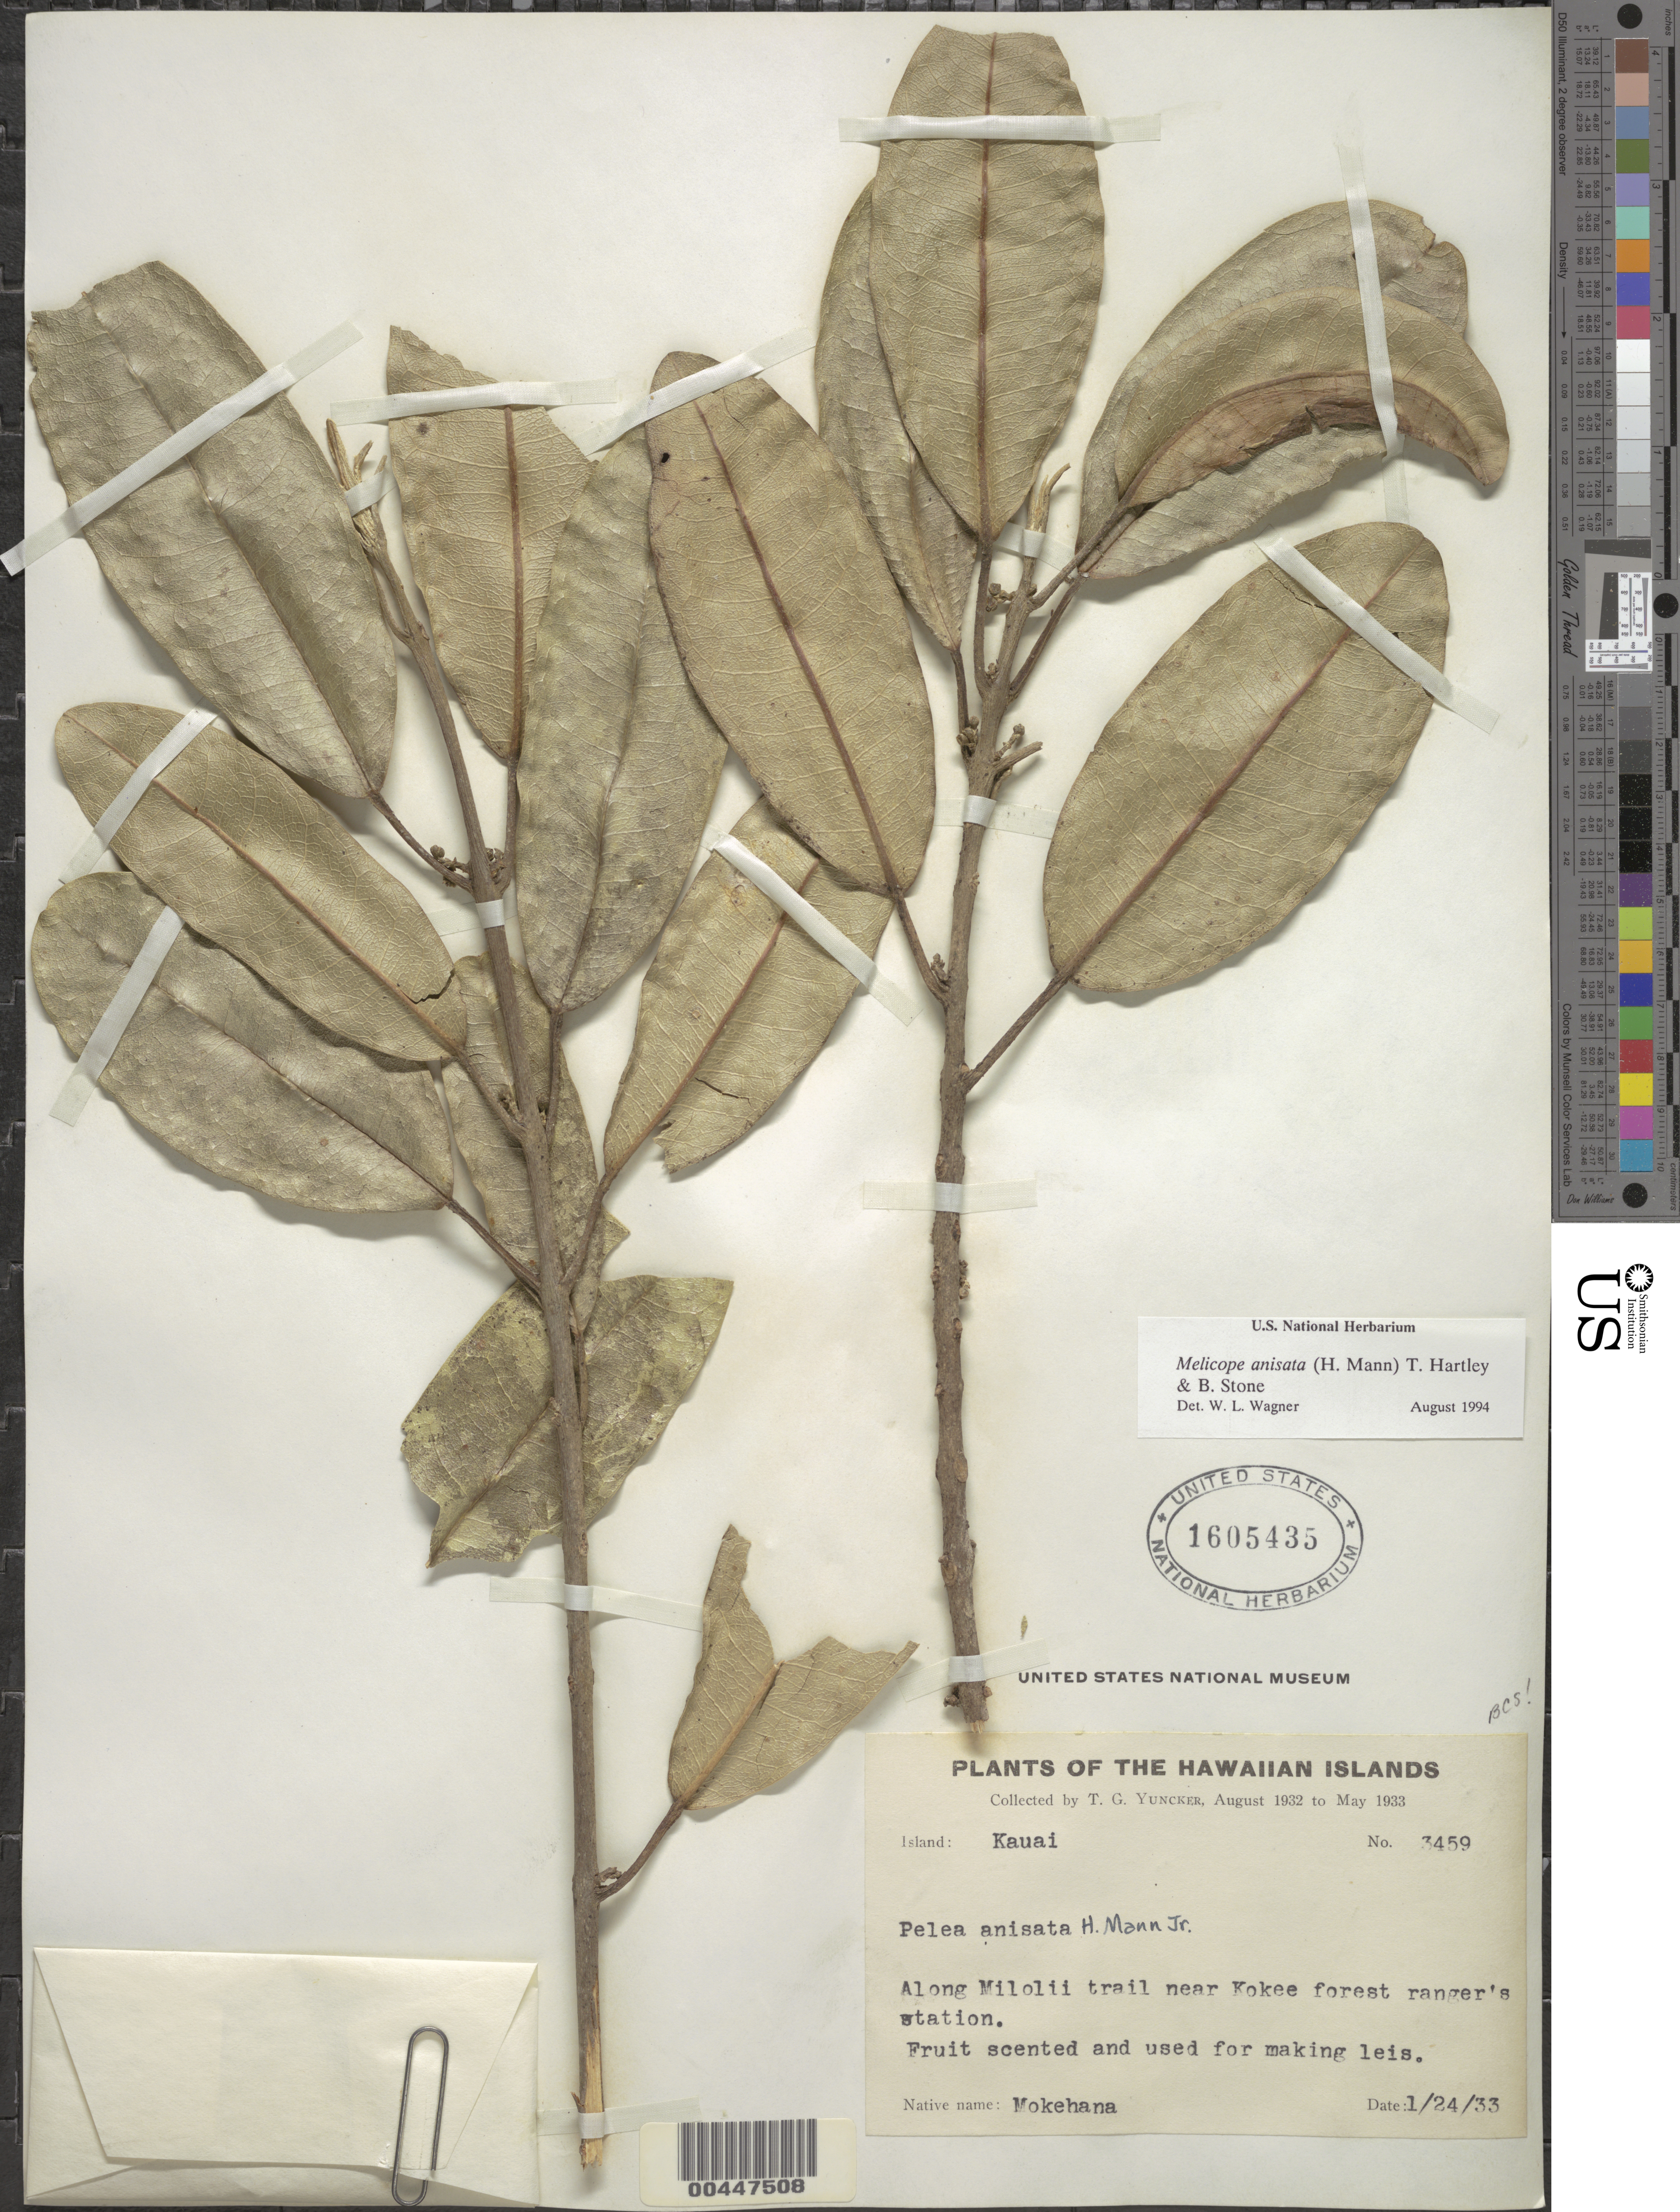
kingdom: Plantae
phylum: Tracheophyta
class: Magnoliopsida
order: Sapindales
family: Rutaceae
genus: Melicope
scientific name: Melicope anisata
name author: (H. Mann) T.G. Hartley & B.C. Stone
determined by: Wagner, W. L., (BOT), Smithsonian Institution - National Museum of Natural History (UNITED STATES)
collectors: T. G. Yuncker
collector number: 3459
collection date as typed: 24 Jan 1933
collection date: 1933-01-24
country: United States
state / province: Hawaii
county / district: Kauai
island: Kaua'i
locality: Along Milolii trail near Kokee For ranger's station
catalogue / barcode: US 1605435